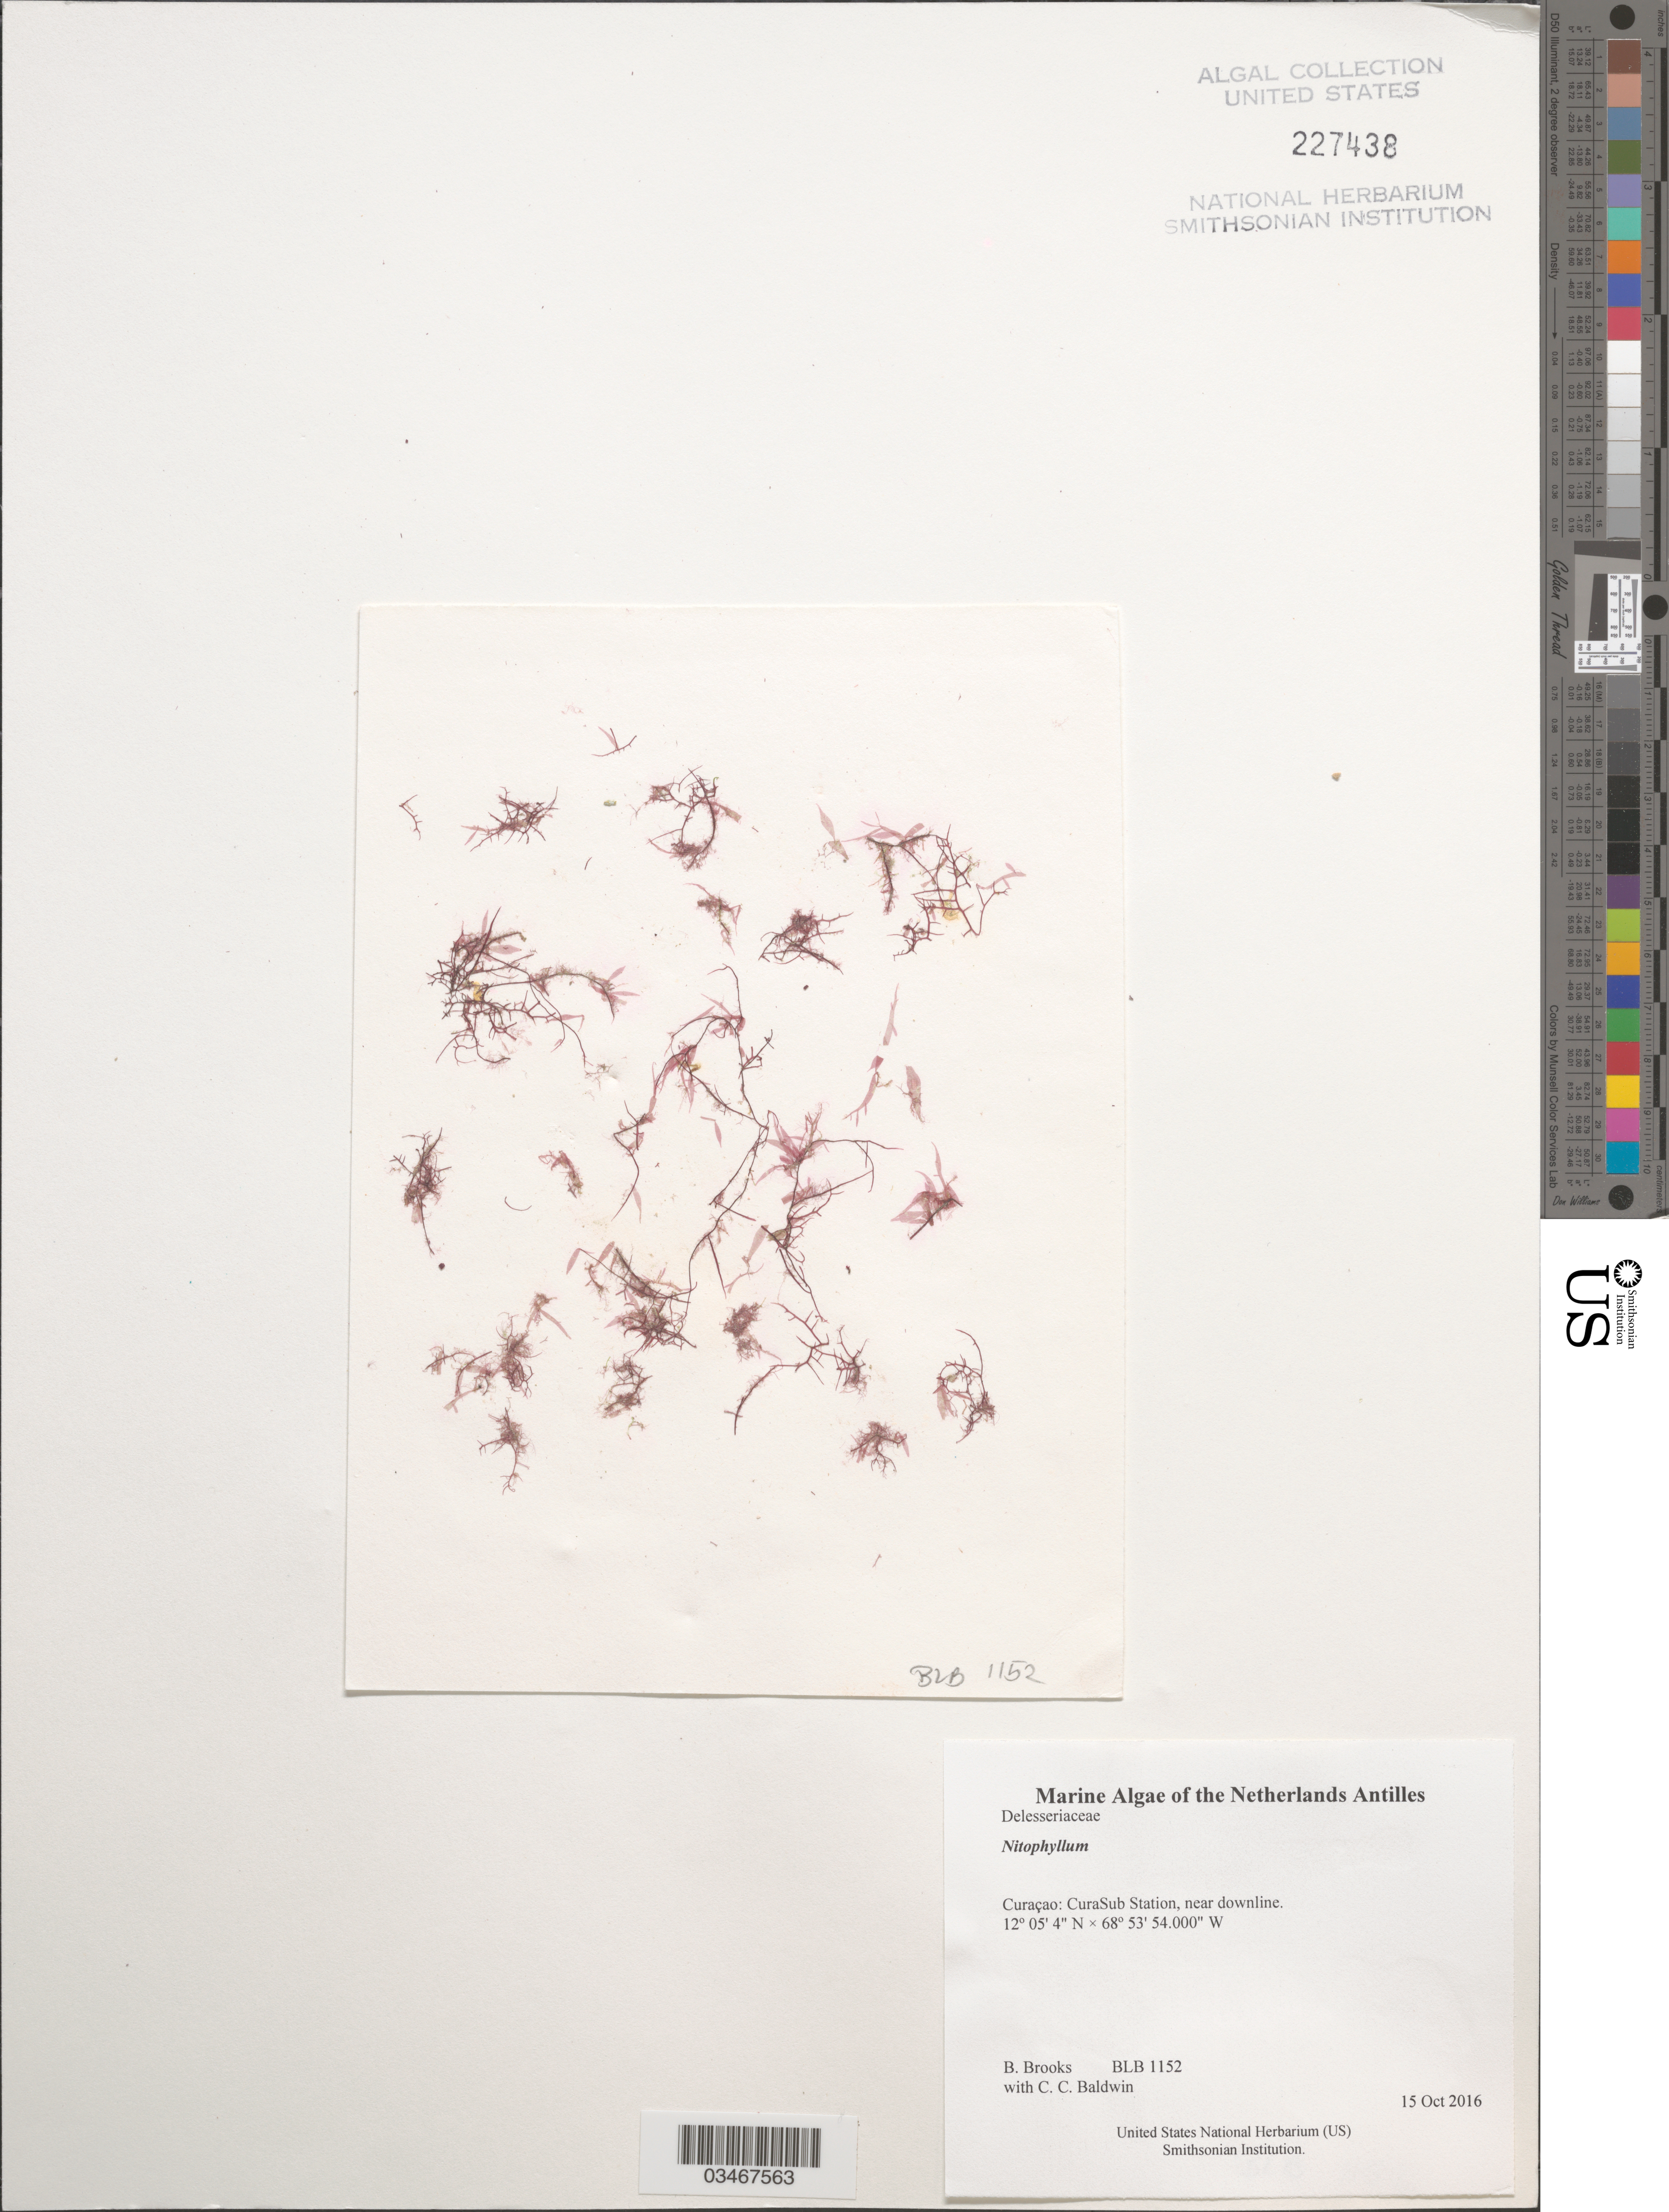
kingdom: Plantae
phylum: Rhodophyta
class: Florideophyceae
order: Ceramiales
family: Delesseriaceae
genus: Nitophyllum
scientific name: Nitophyllum sp.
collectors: B. Brooks & C. C. Baldwin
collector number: BLB 1152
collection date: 2016-10-15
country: Curaçao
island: Curaçao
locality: CuraSub Station, near downline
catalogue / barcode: US 227438